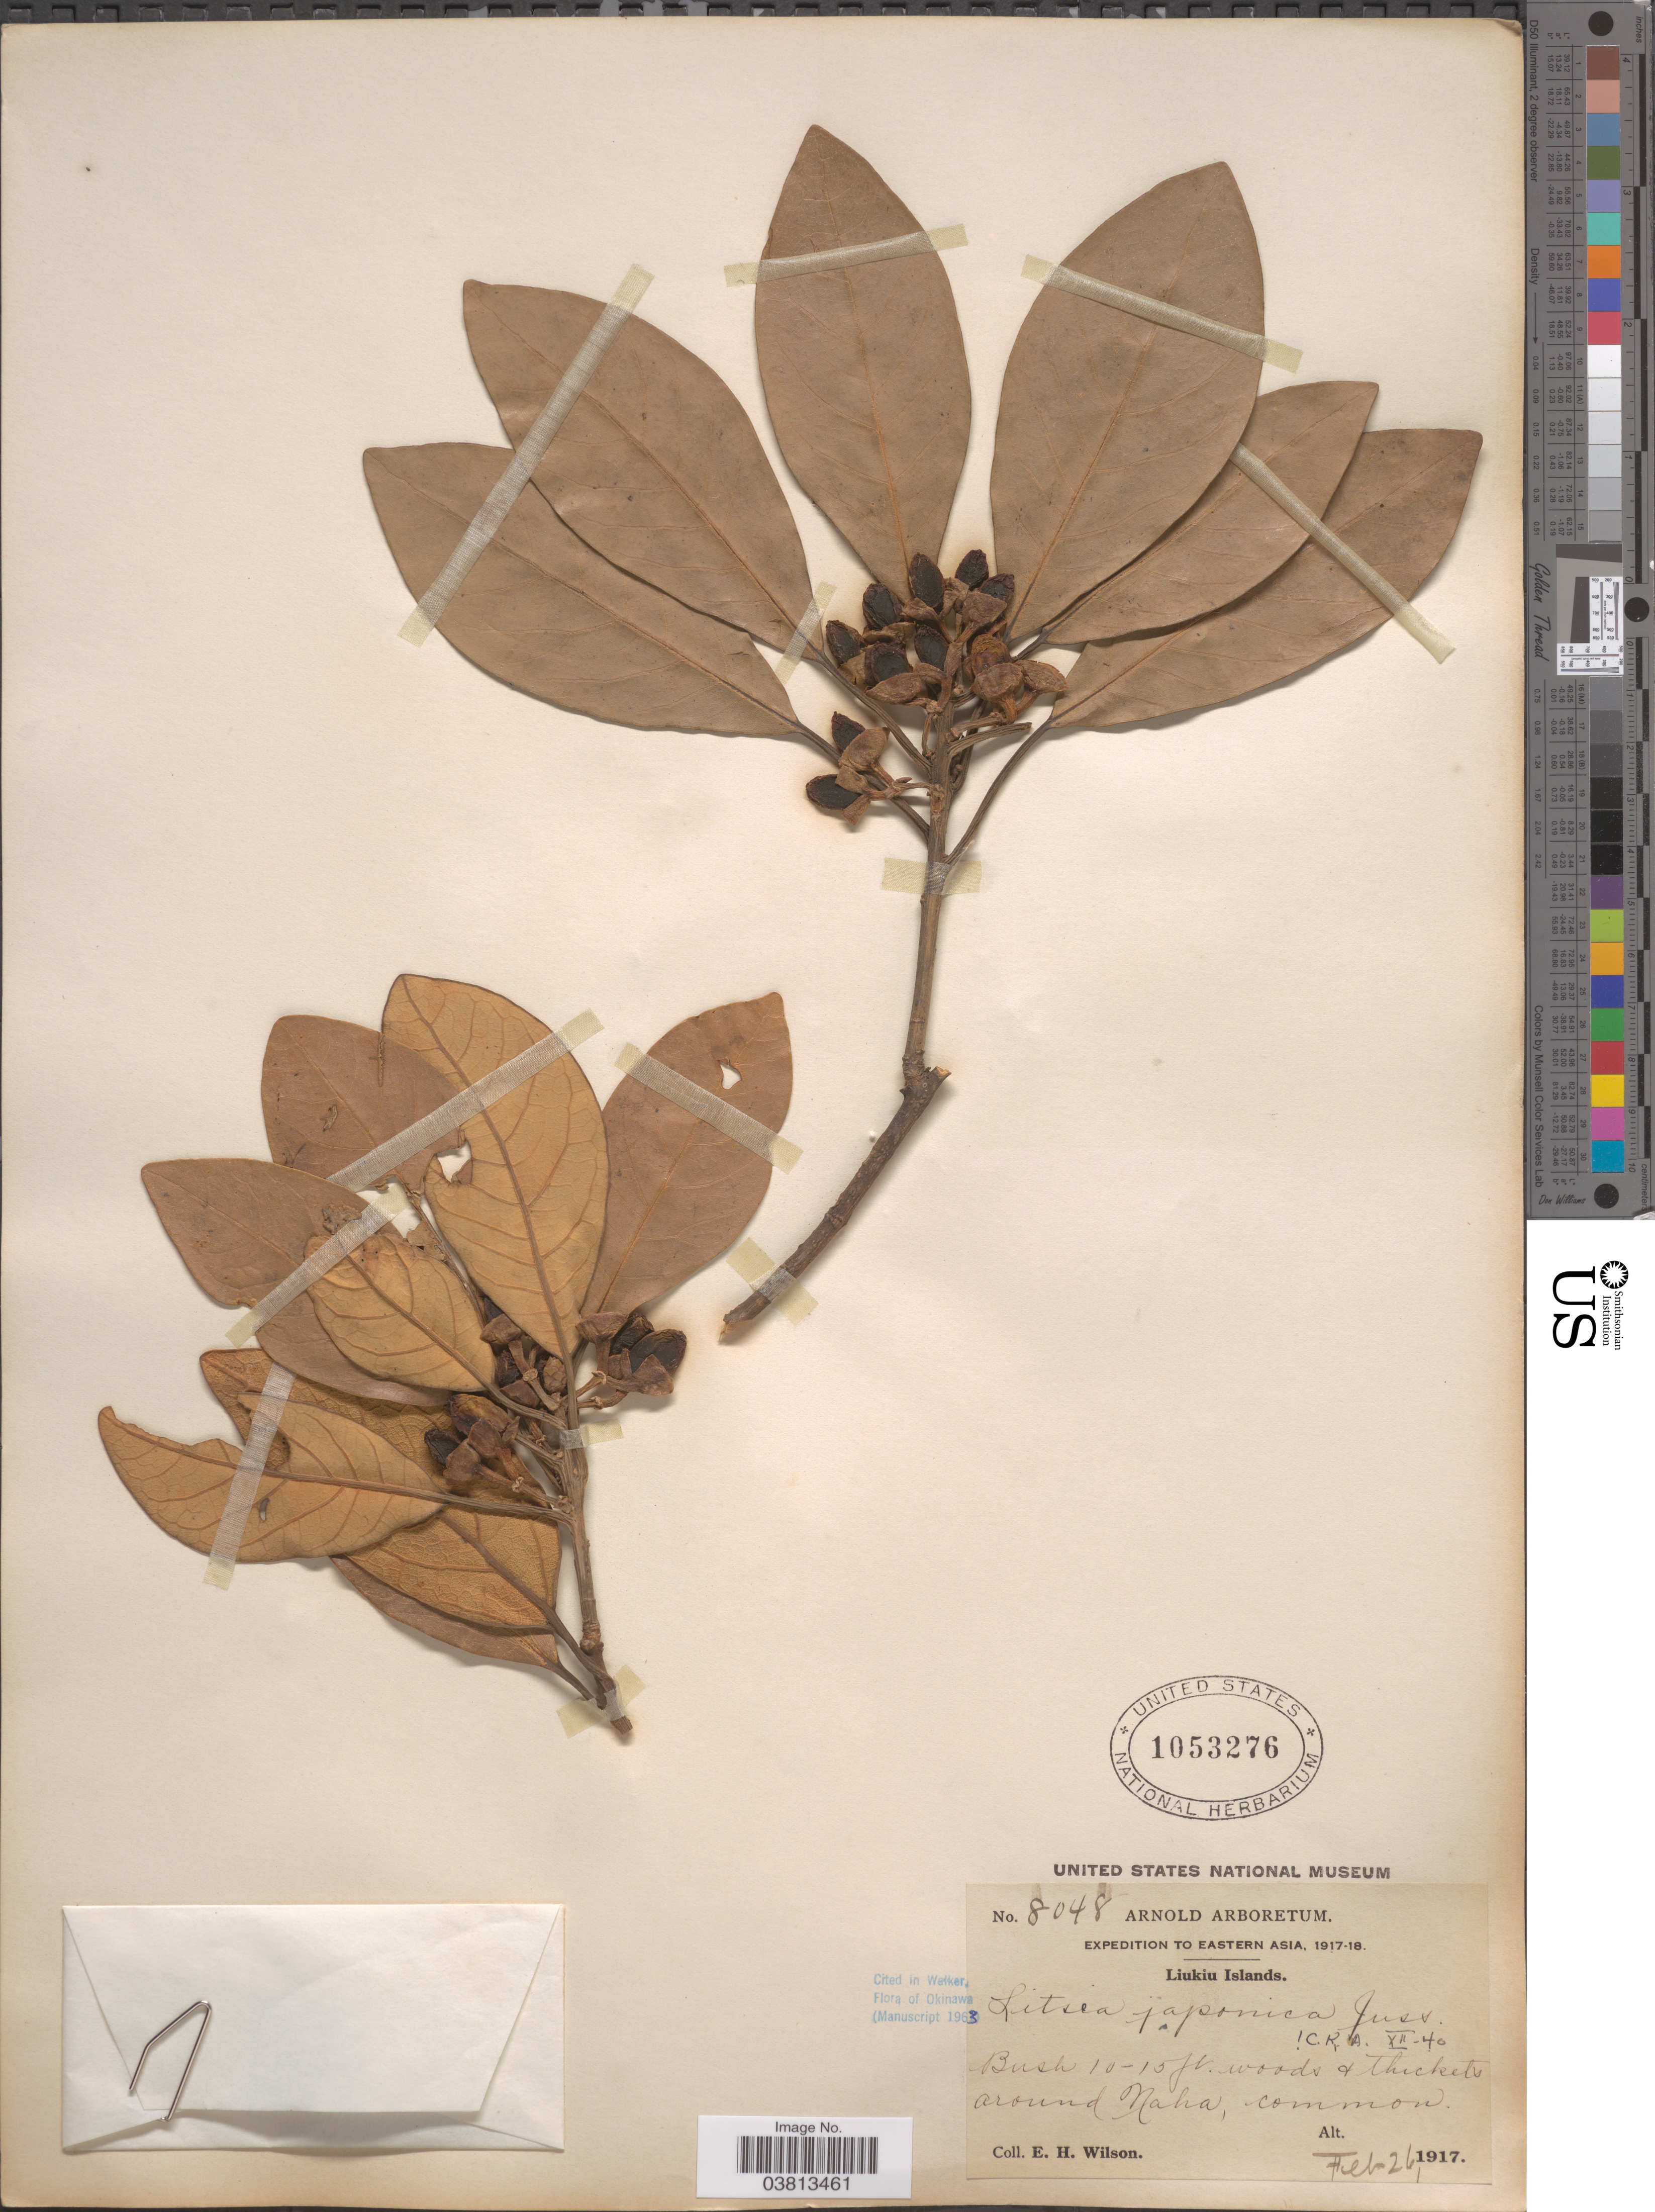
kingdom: Plantae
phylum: Tracheophyta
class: Magnoliopsida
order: Laurales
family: Lauraceae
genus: Litsea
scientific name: Litsea japonica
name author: (Thunb.) Juss.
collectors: E. Wilson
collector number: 8048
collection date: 1917-02-26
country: Japan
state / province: Okinawa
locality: Eastern Asia. Liukiu Islands. Woods & Thickets around Naha, common.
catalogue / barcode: US 1053276